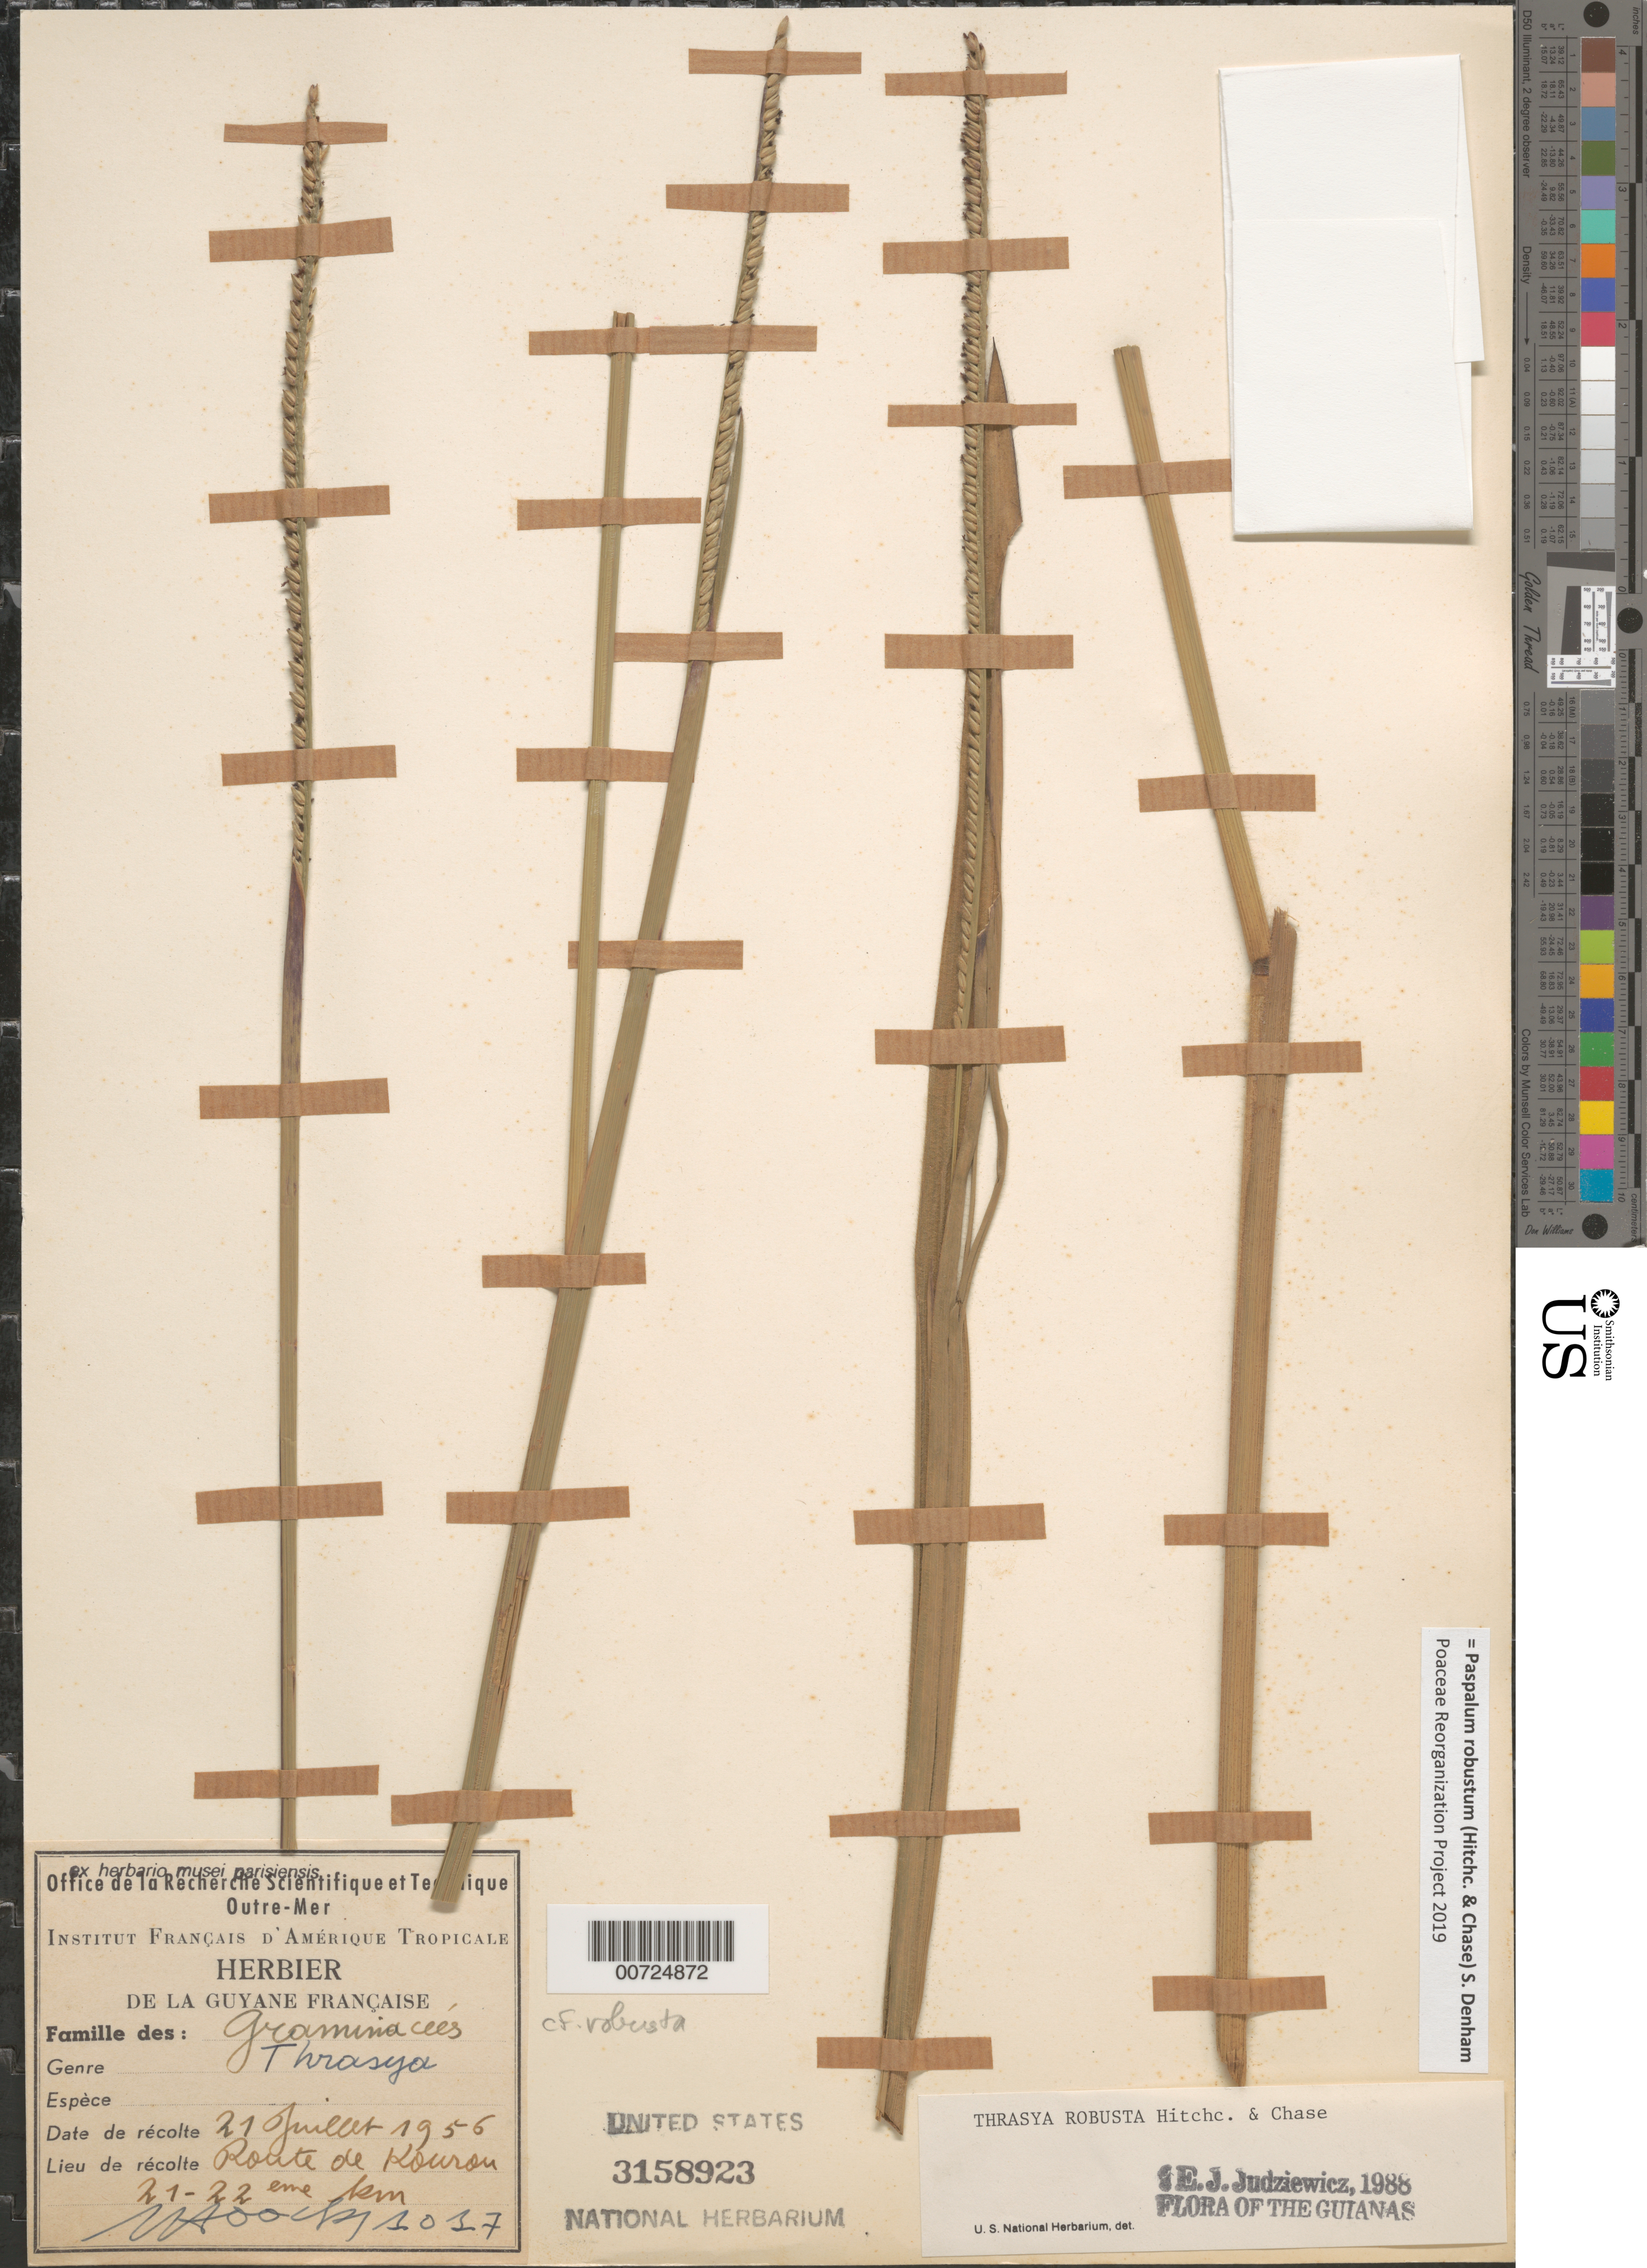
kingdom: Plantae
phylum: Tracheophyta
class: Liliopsida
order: Poales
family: Poaceae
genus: Paspalum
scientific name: Paspalum robustum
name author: (Hitchc. & Chase) S. Denham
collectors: N. Hoock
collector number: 1017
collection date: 1956-07-21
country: French Guiana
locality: The Guianas. Route de Kourou 21-22 eme km.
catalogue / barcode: US 3158923